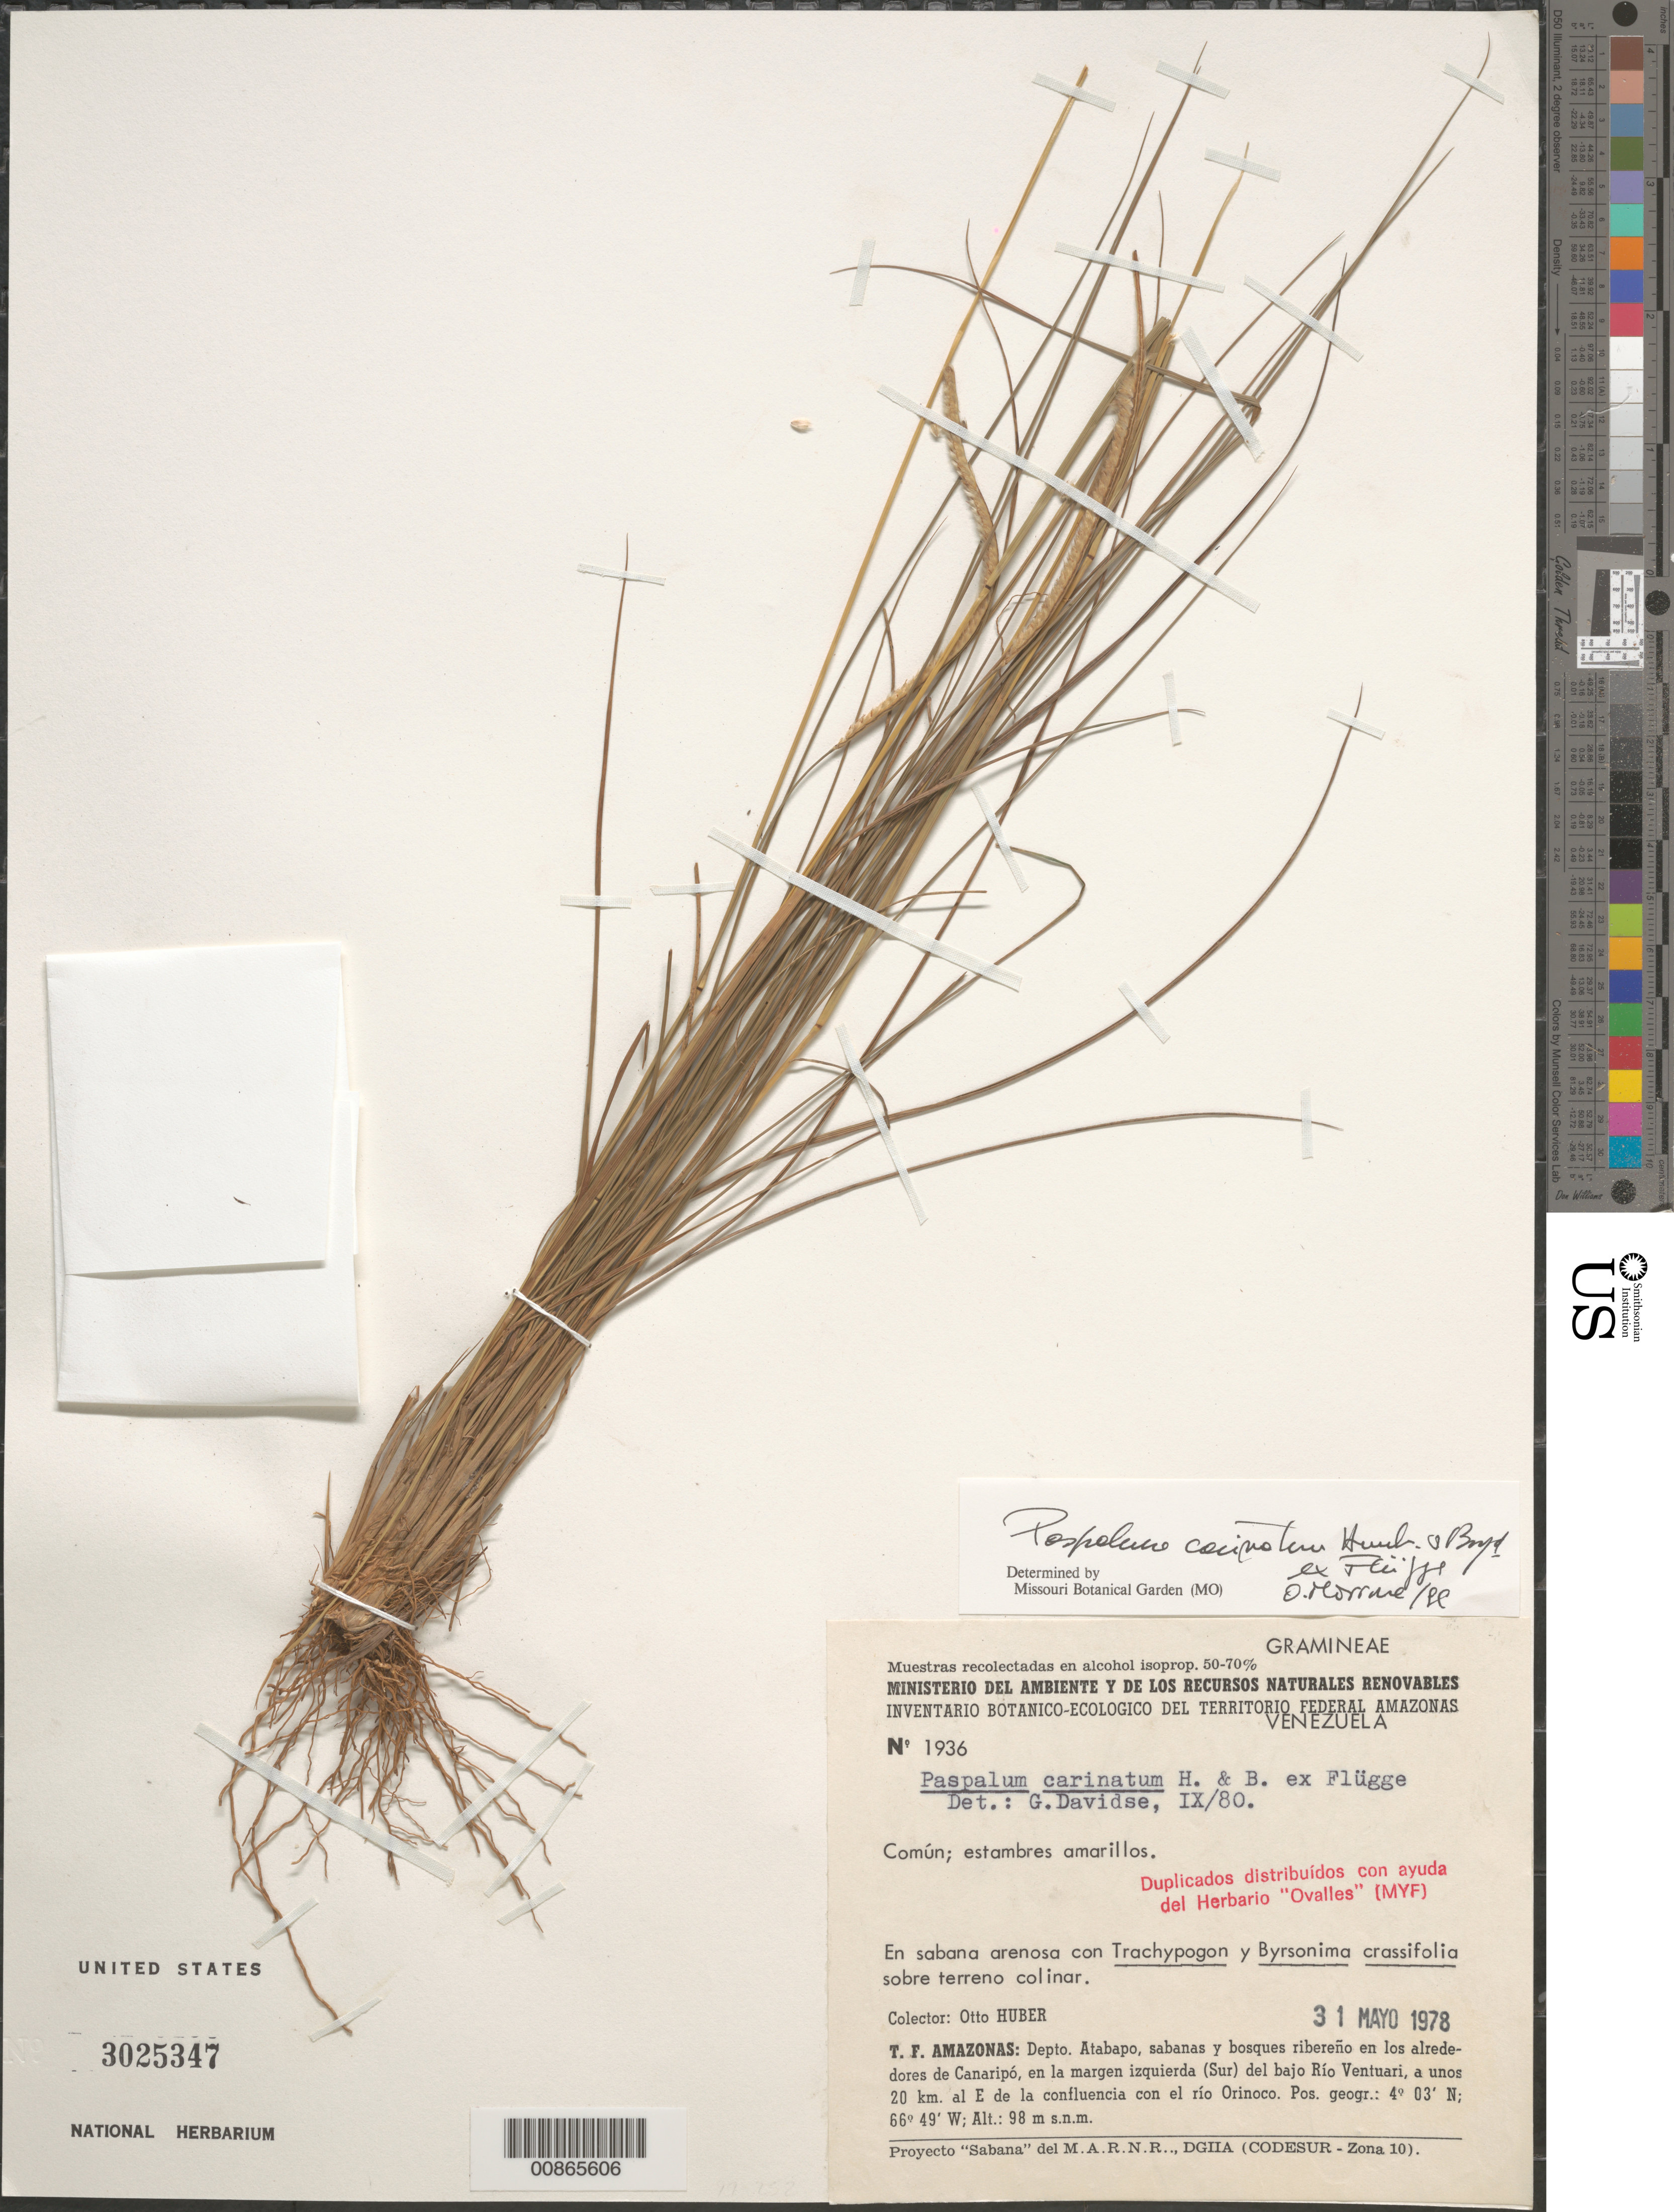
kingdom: Plantae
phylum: Tracheophyta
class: Liliopsida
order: Poales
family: Poaceae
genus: Paspalum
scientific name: Paspalum carinatum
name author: Humb. & Bonpl. ex Flüggé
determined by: Morrone, O. N., (SI), Instituto de Botánica Darwinion (Argentina)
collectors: O. Huber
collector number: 1936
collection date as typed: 31-May-78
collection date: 1978-05-31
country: Venezuela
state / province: Amazonas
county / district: Atabapo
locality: Canaripó, S del Bajo Río Ventuari, 20 km E de la confluencia con el Río Orinoco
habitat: Sabana arenosa con Trachypogon y Byrsonima crassifolia sobre terreno colinar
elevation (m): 98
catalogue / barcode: US 3025347